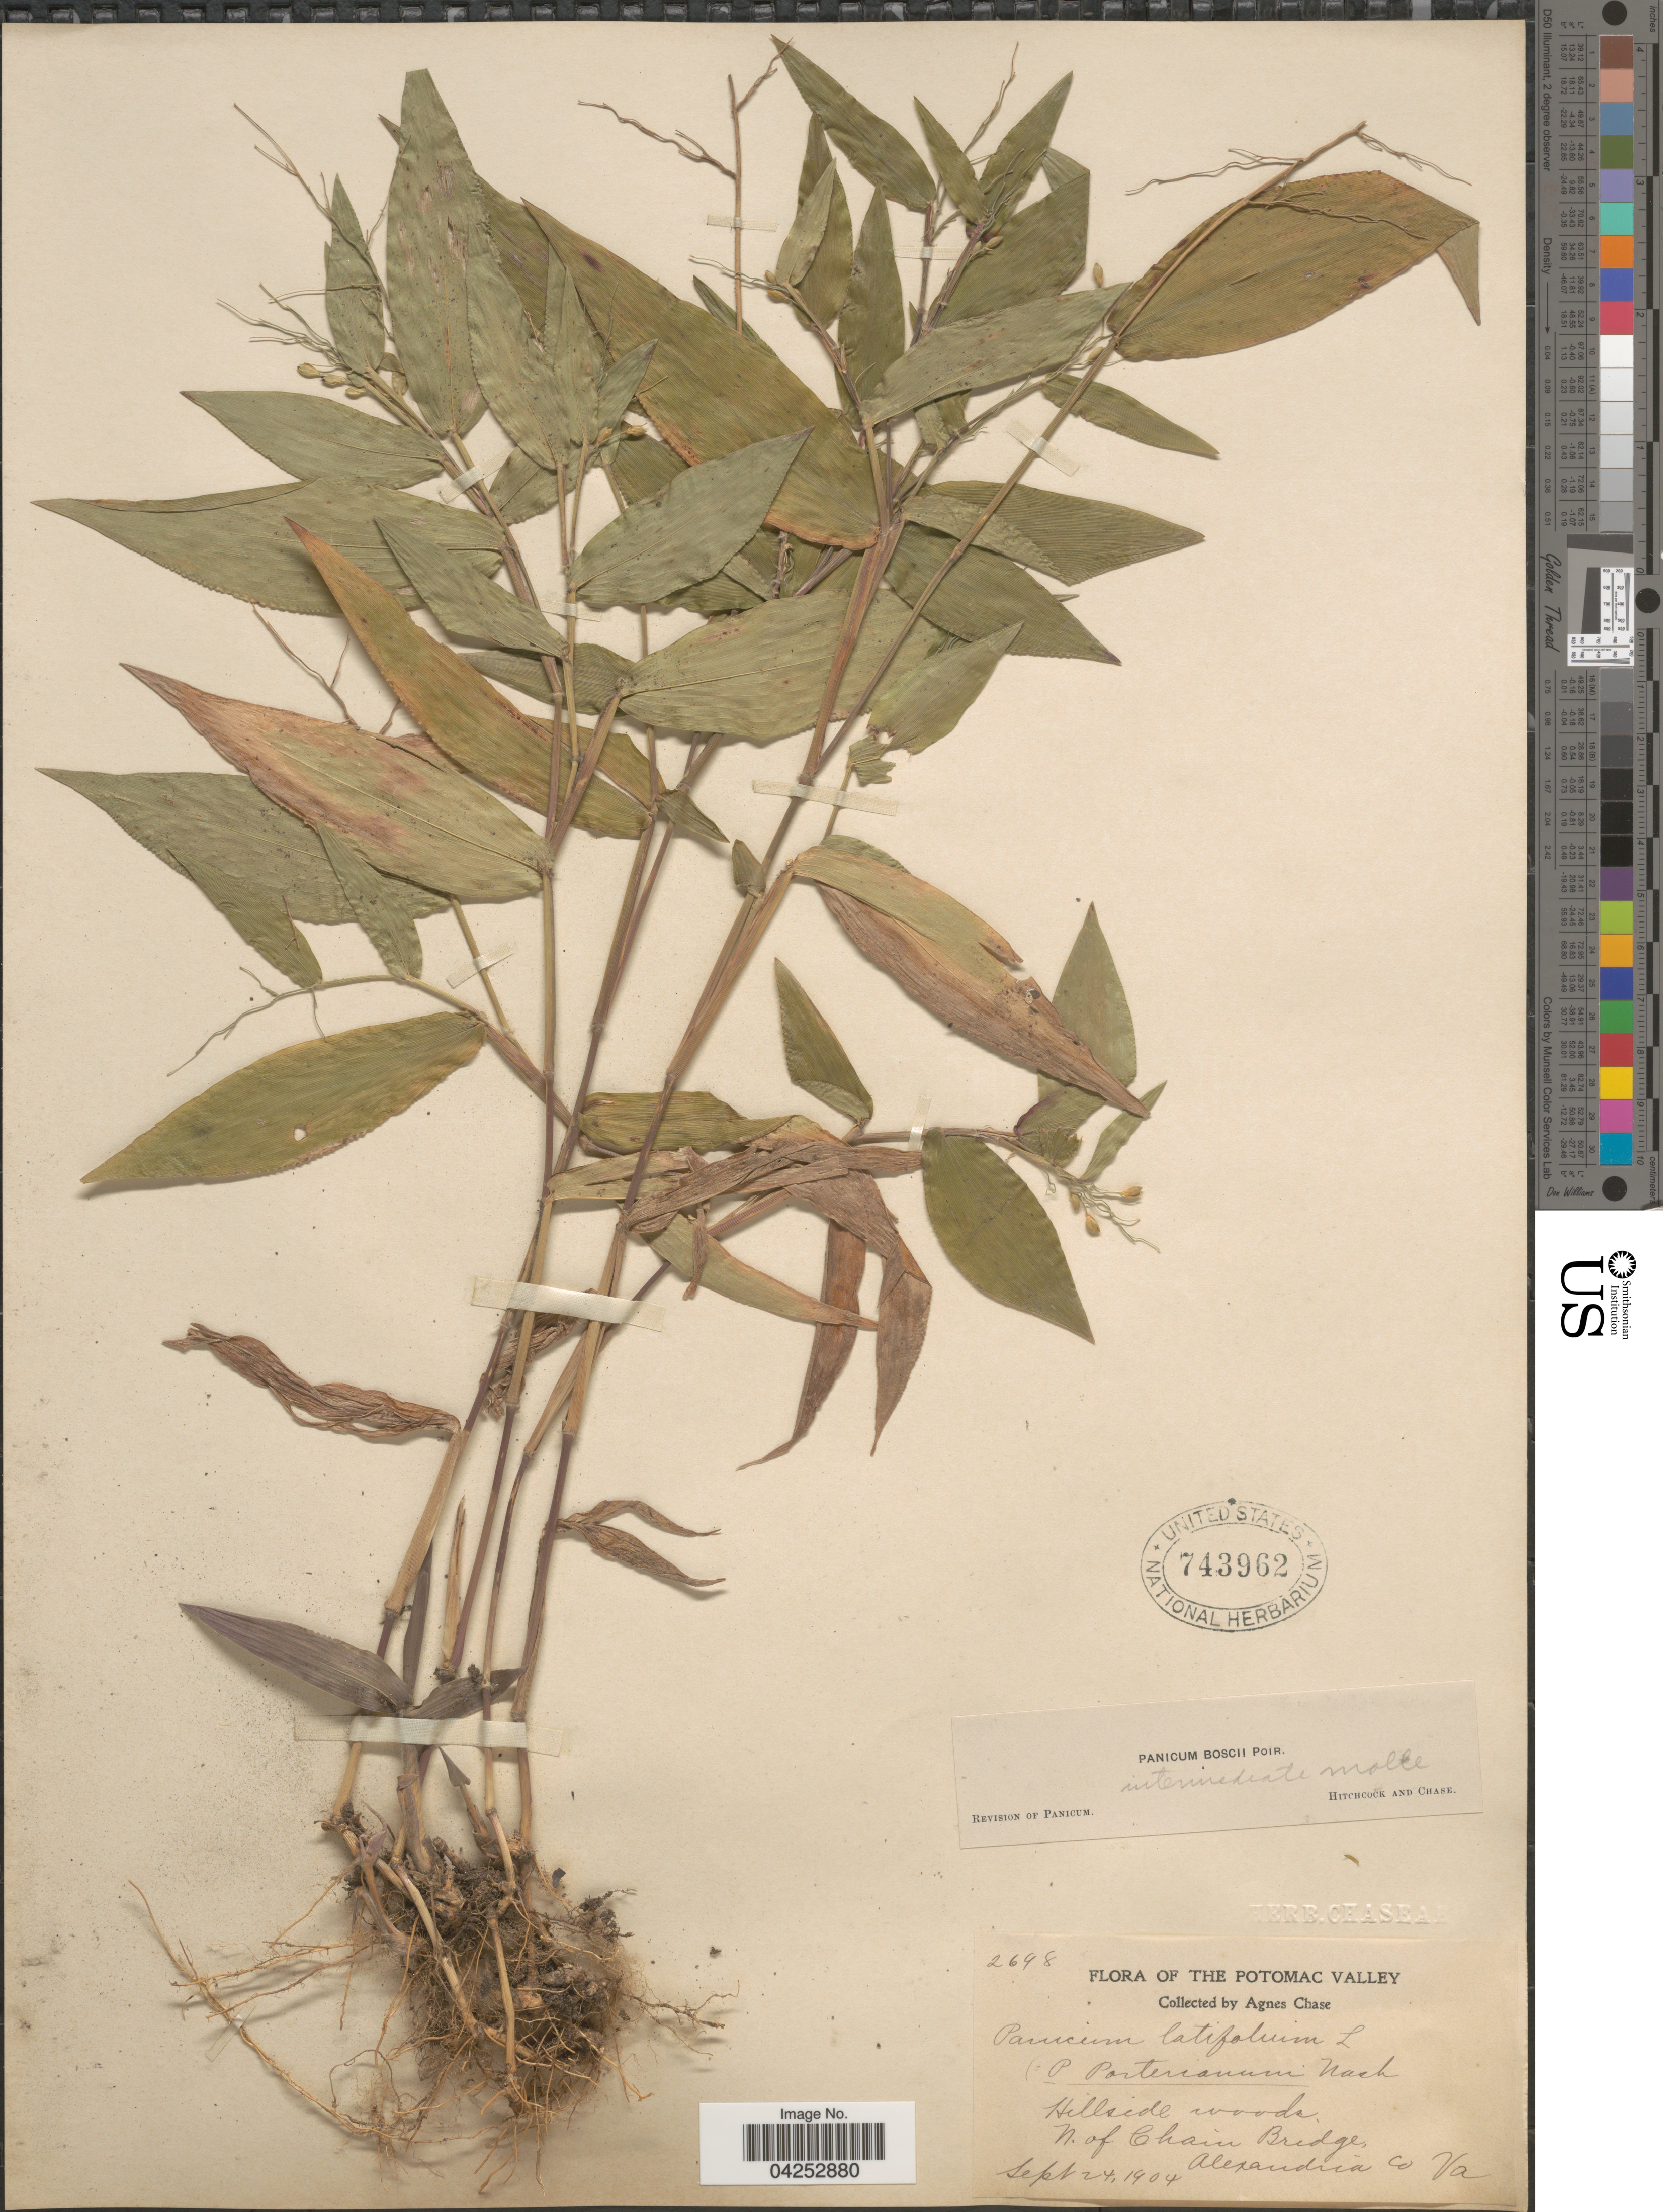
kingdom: Plantae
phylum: Tracheophyta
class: Liliopsida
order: Poales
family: Poaceae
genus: Dichanthelium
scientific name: Dichanthelium boscii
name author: (Poir.) Gould & C.A. Clark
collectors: A. Chase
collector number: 2698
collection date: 1904-09-24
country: United States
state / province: Virginia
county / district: City of Alexandria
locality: The Potomac Valley. Hillside woods, N. of Chain Bridge, Alexandria Co.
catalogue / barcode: US 743962